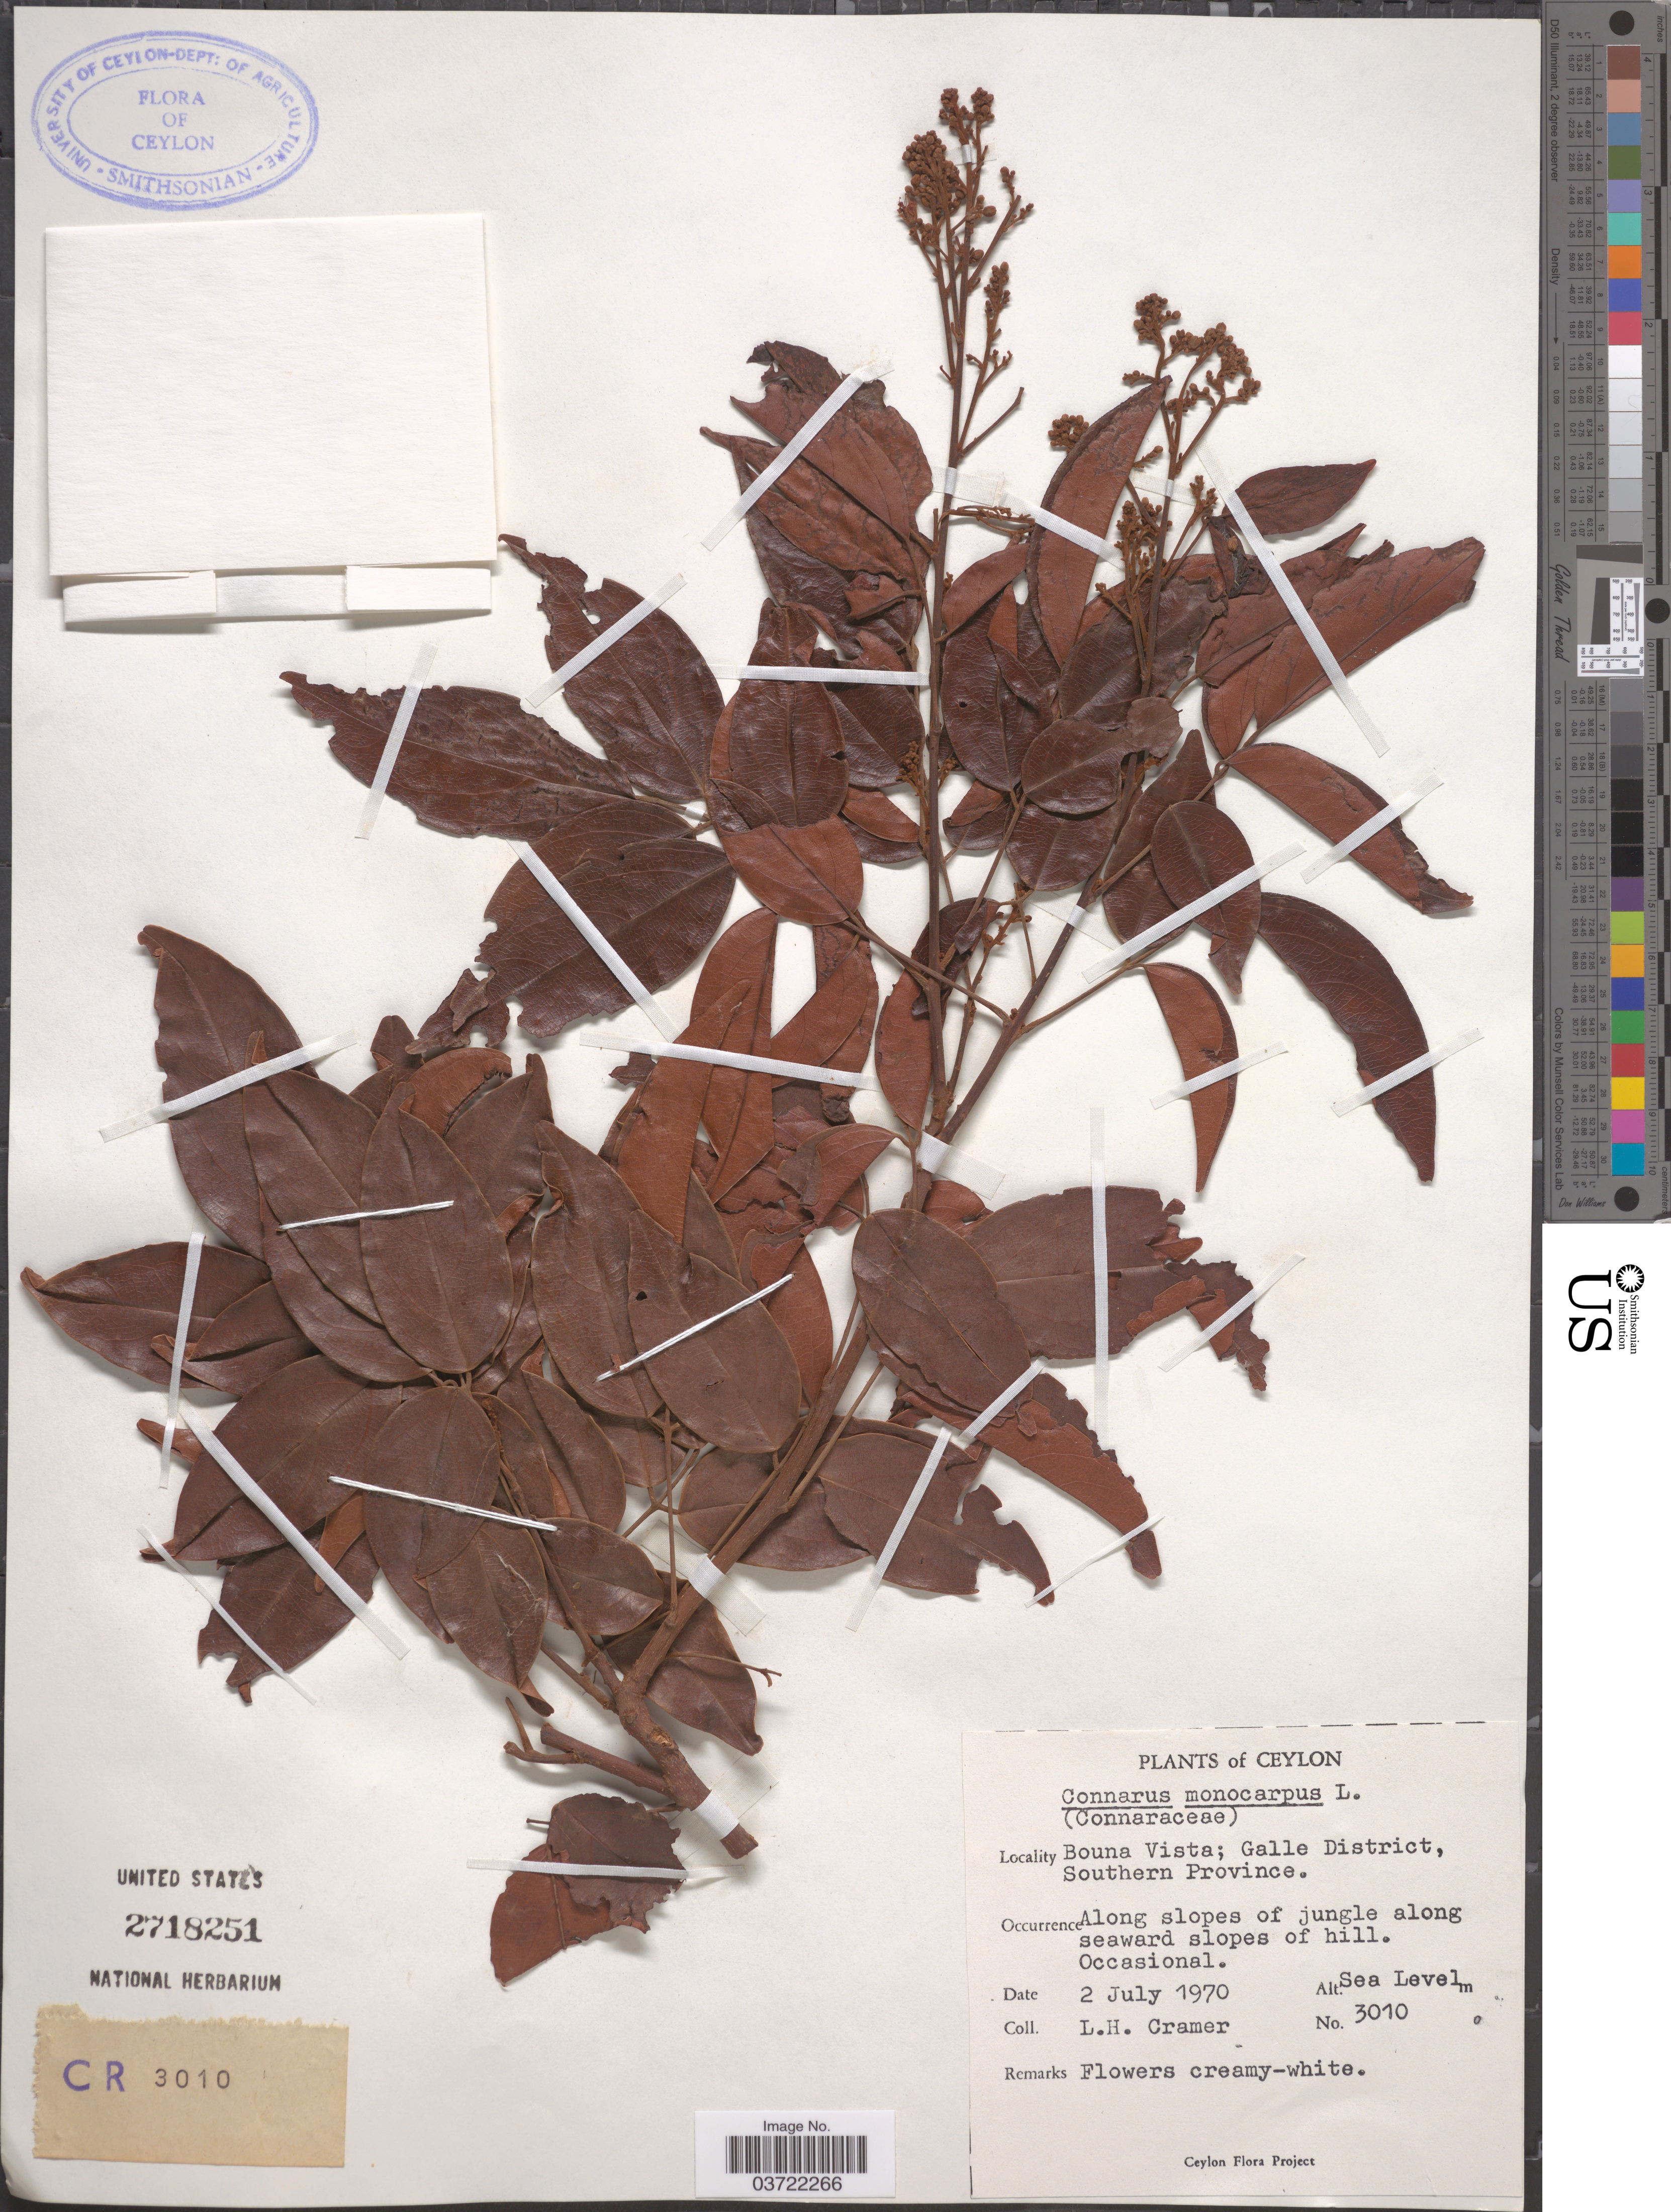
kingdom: Plantae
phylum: Tracheophyta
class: Magnoliopsida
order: Oxalidales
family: Connaraceae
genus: Connarus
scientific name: Connarus monocarpos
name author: L.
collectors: L. H. Cramer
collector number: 3010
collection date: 1970-07-02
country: Sri Lanka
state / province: Southern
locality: Ceylon. Bouna Vista; Galle District. Along slopes of jungle along seaward slopes of hill.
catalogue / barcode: US 2718251